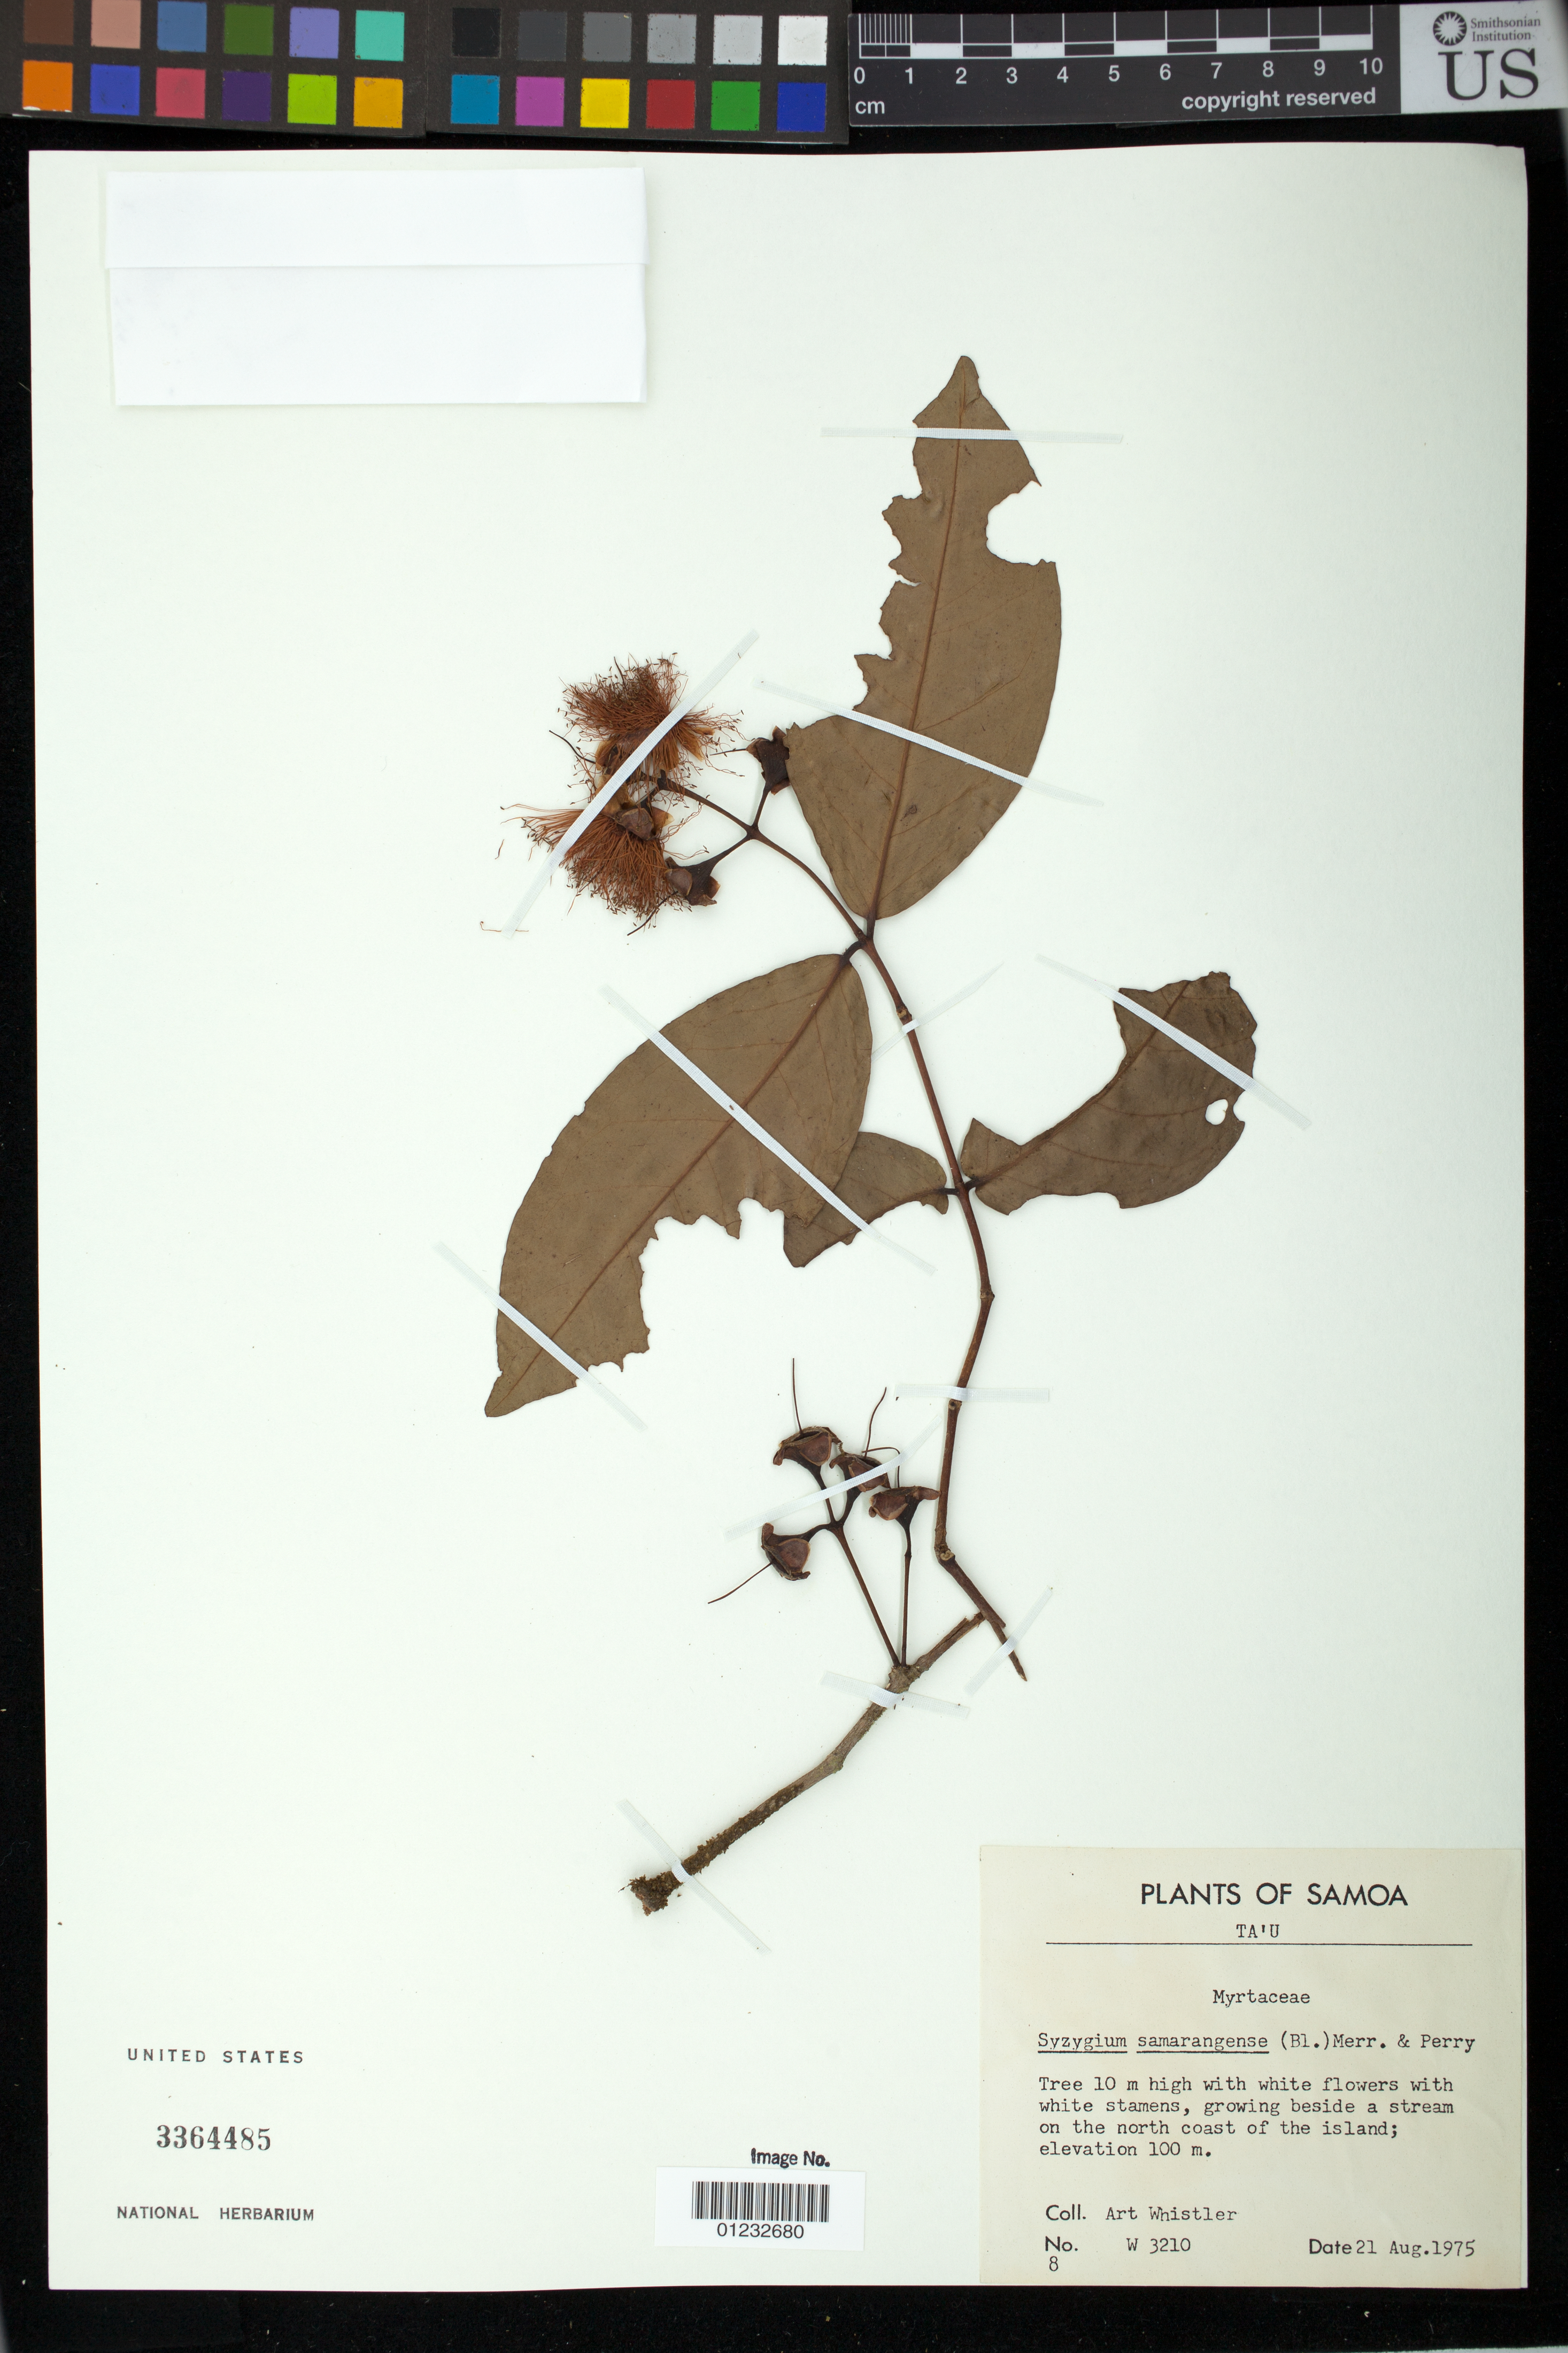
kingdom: Plantae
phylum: Tracheophyta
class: Magnoliopsida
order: Myrtales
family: Myrtaceae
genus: Syzygium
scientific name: Syzygium samarangense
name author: (Blume) Merr. & L.M. Perry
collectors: A. Whistler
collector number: W 3210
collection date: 1975-08-21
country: American Samoa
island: Ta'u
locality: On the north coast of the island.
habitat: Beside a stream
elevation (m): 100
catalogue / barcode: US 3364485